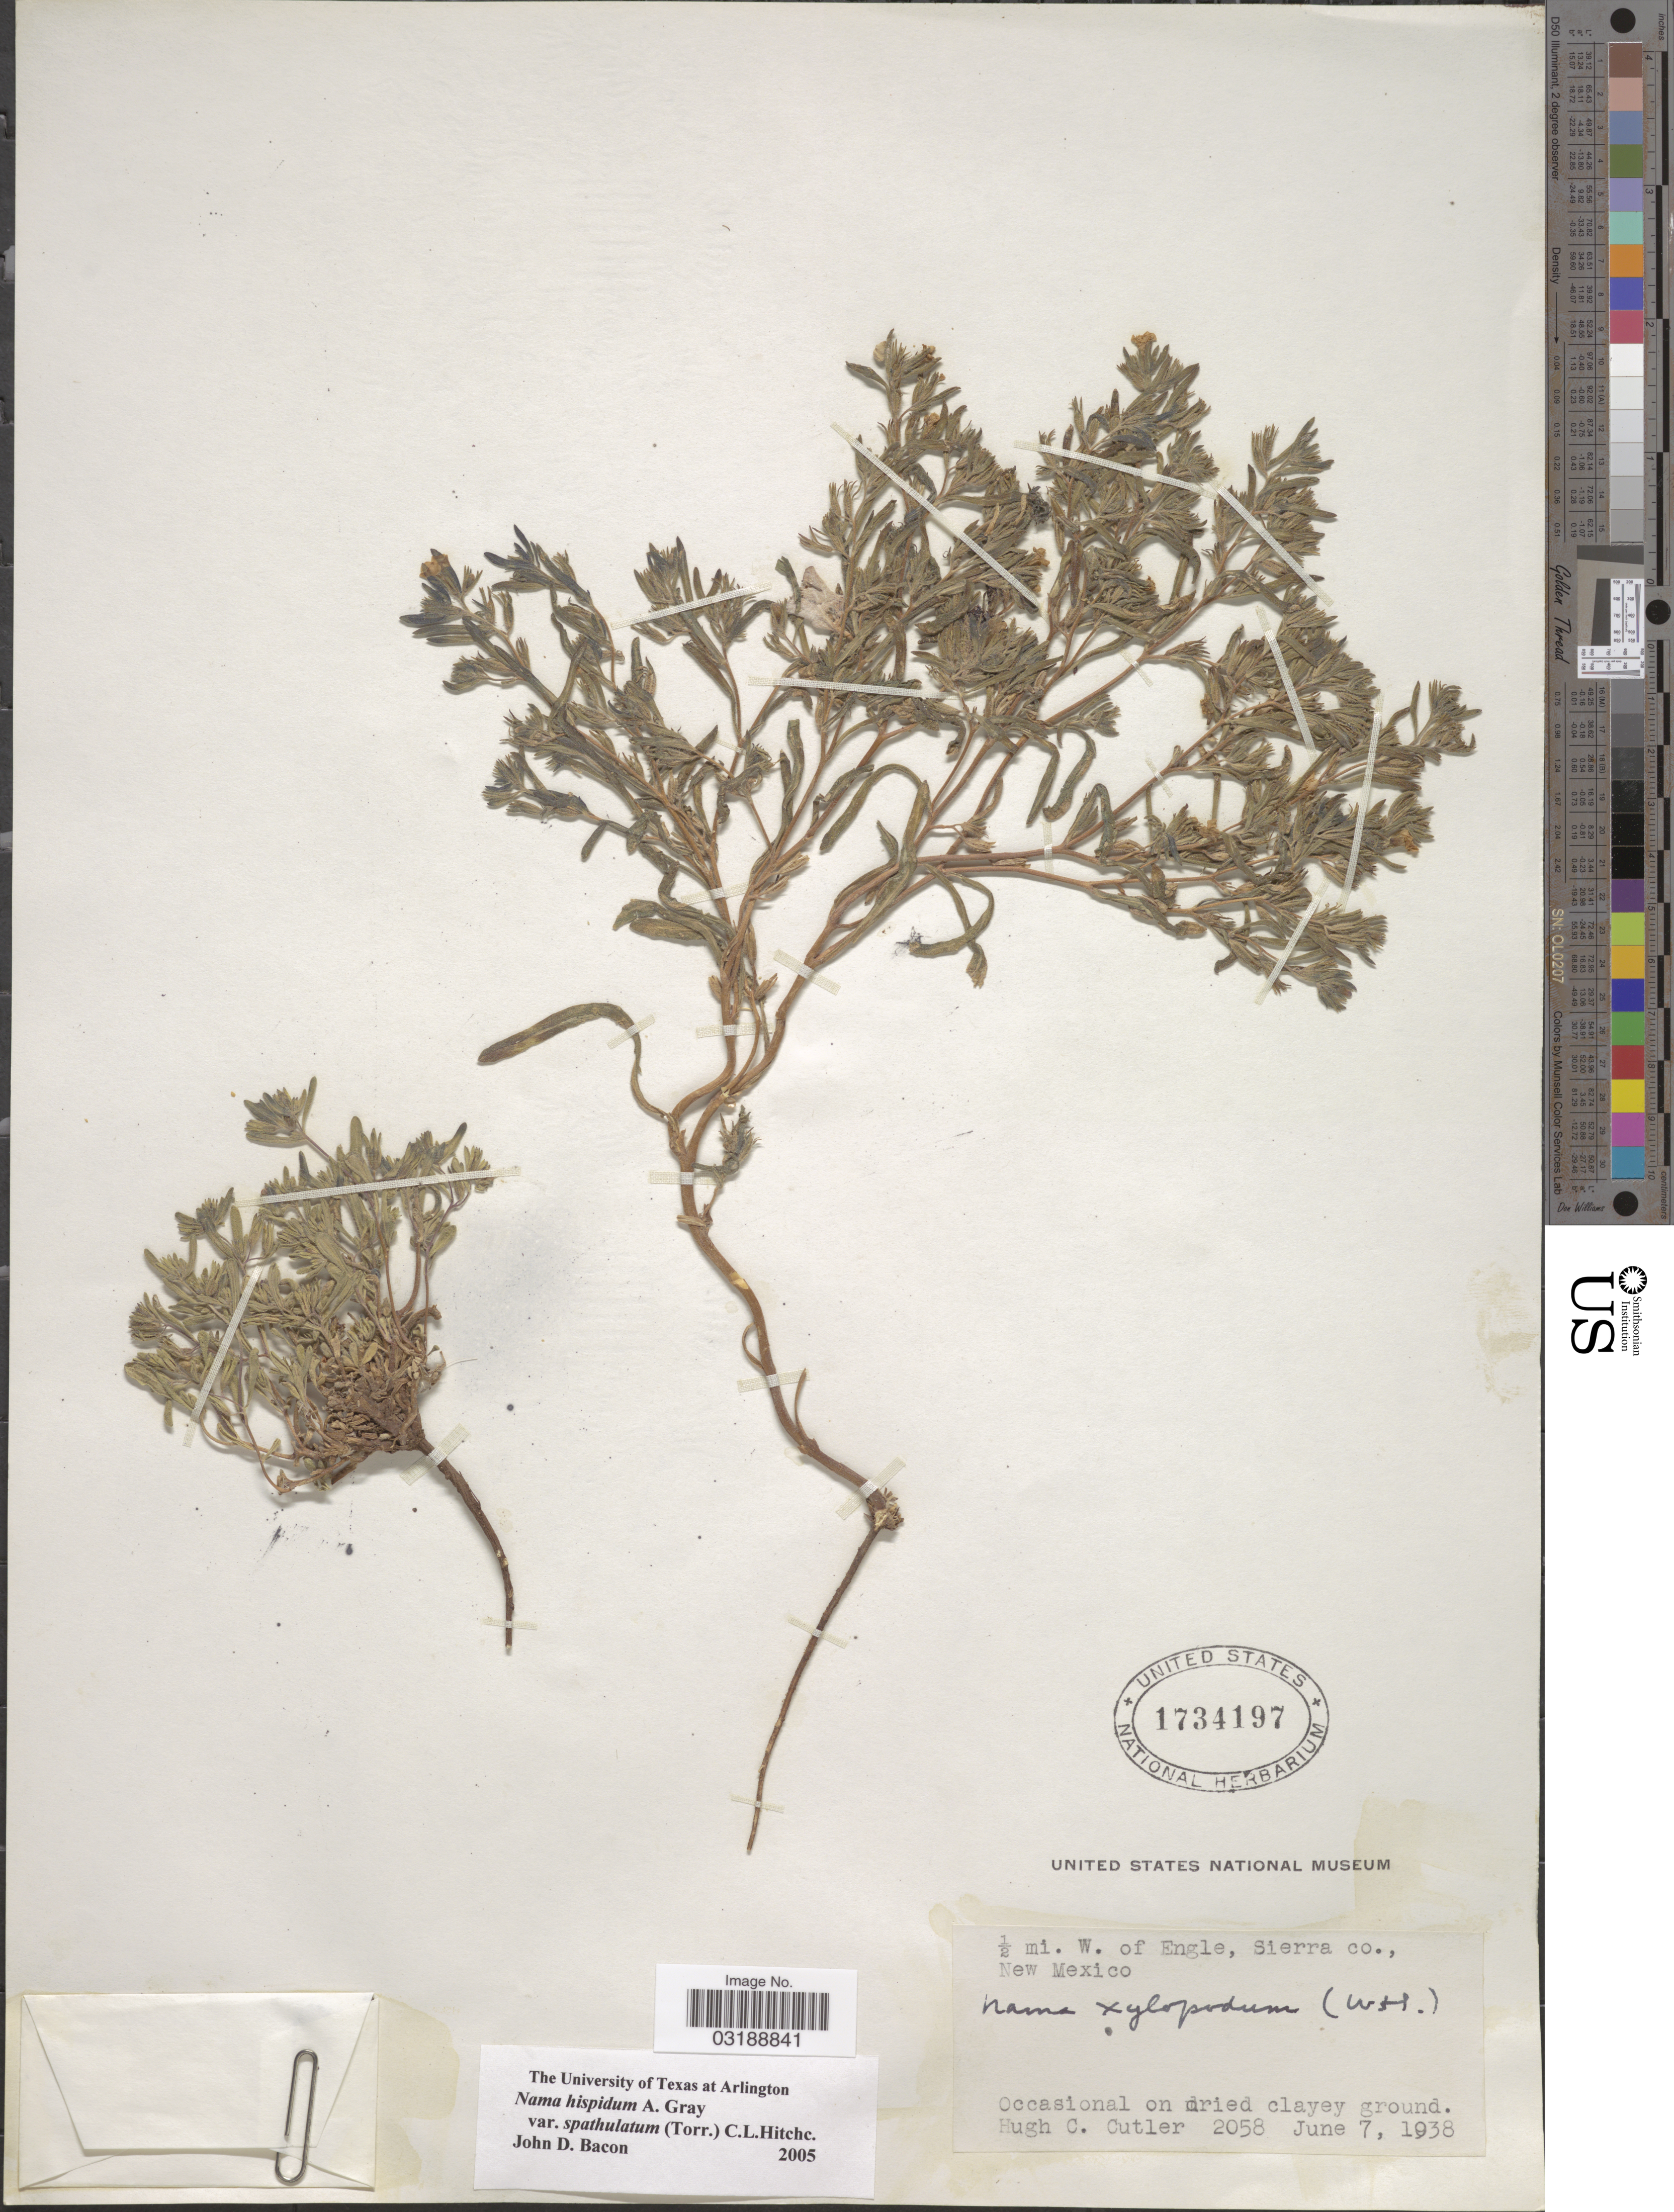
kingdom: Plantae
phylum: Tracheophyta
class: Magnoliopsida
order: Boraginales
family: Namaceae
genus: Nama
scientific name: Nama hispida var. spathulatum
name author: (Torr.) C.L. Hitchc.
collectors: H. C. Cutler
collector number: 2058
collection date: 1938-06-07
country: United States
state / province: New Mexico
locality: ½ mi. W. of Engle, Sierra co.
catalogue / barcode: US 1734197